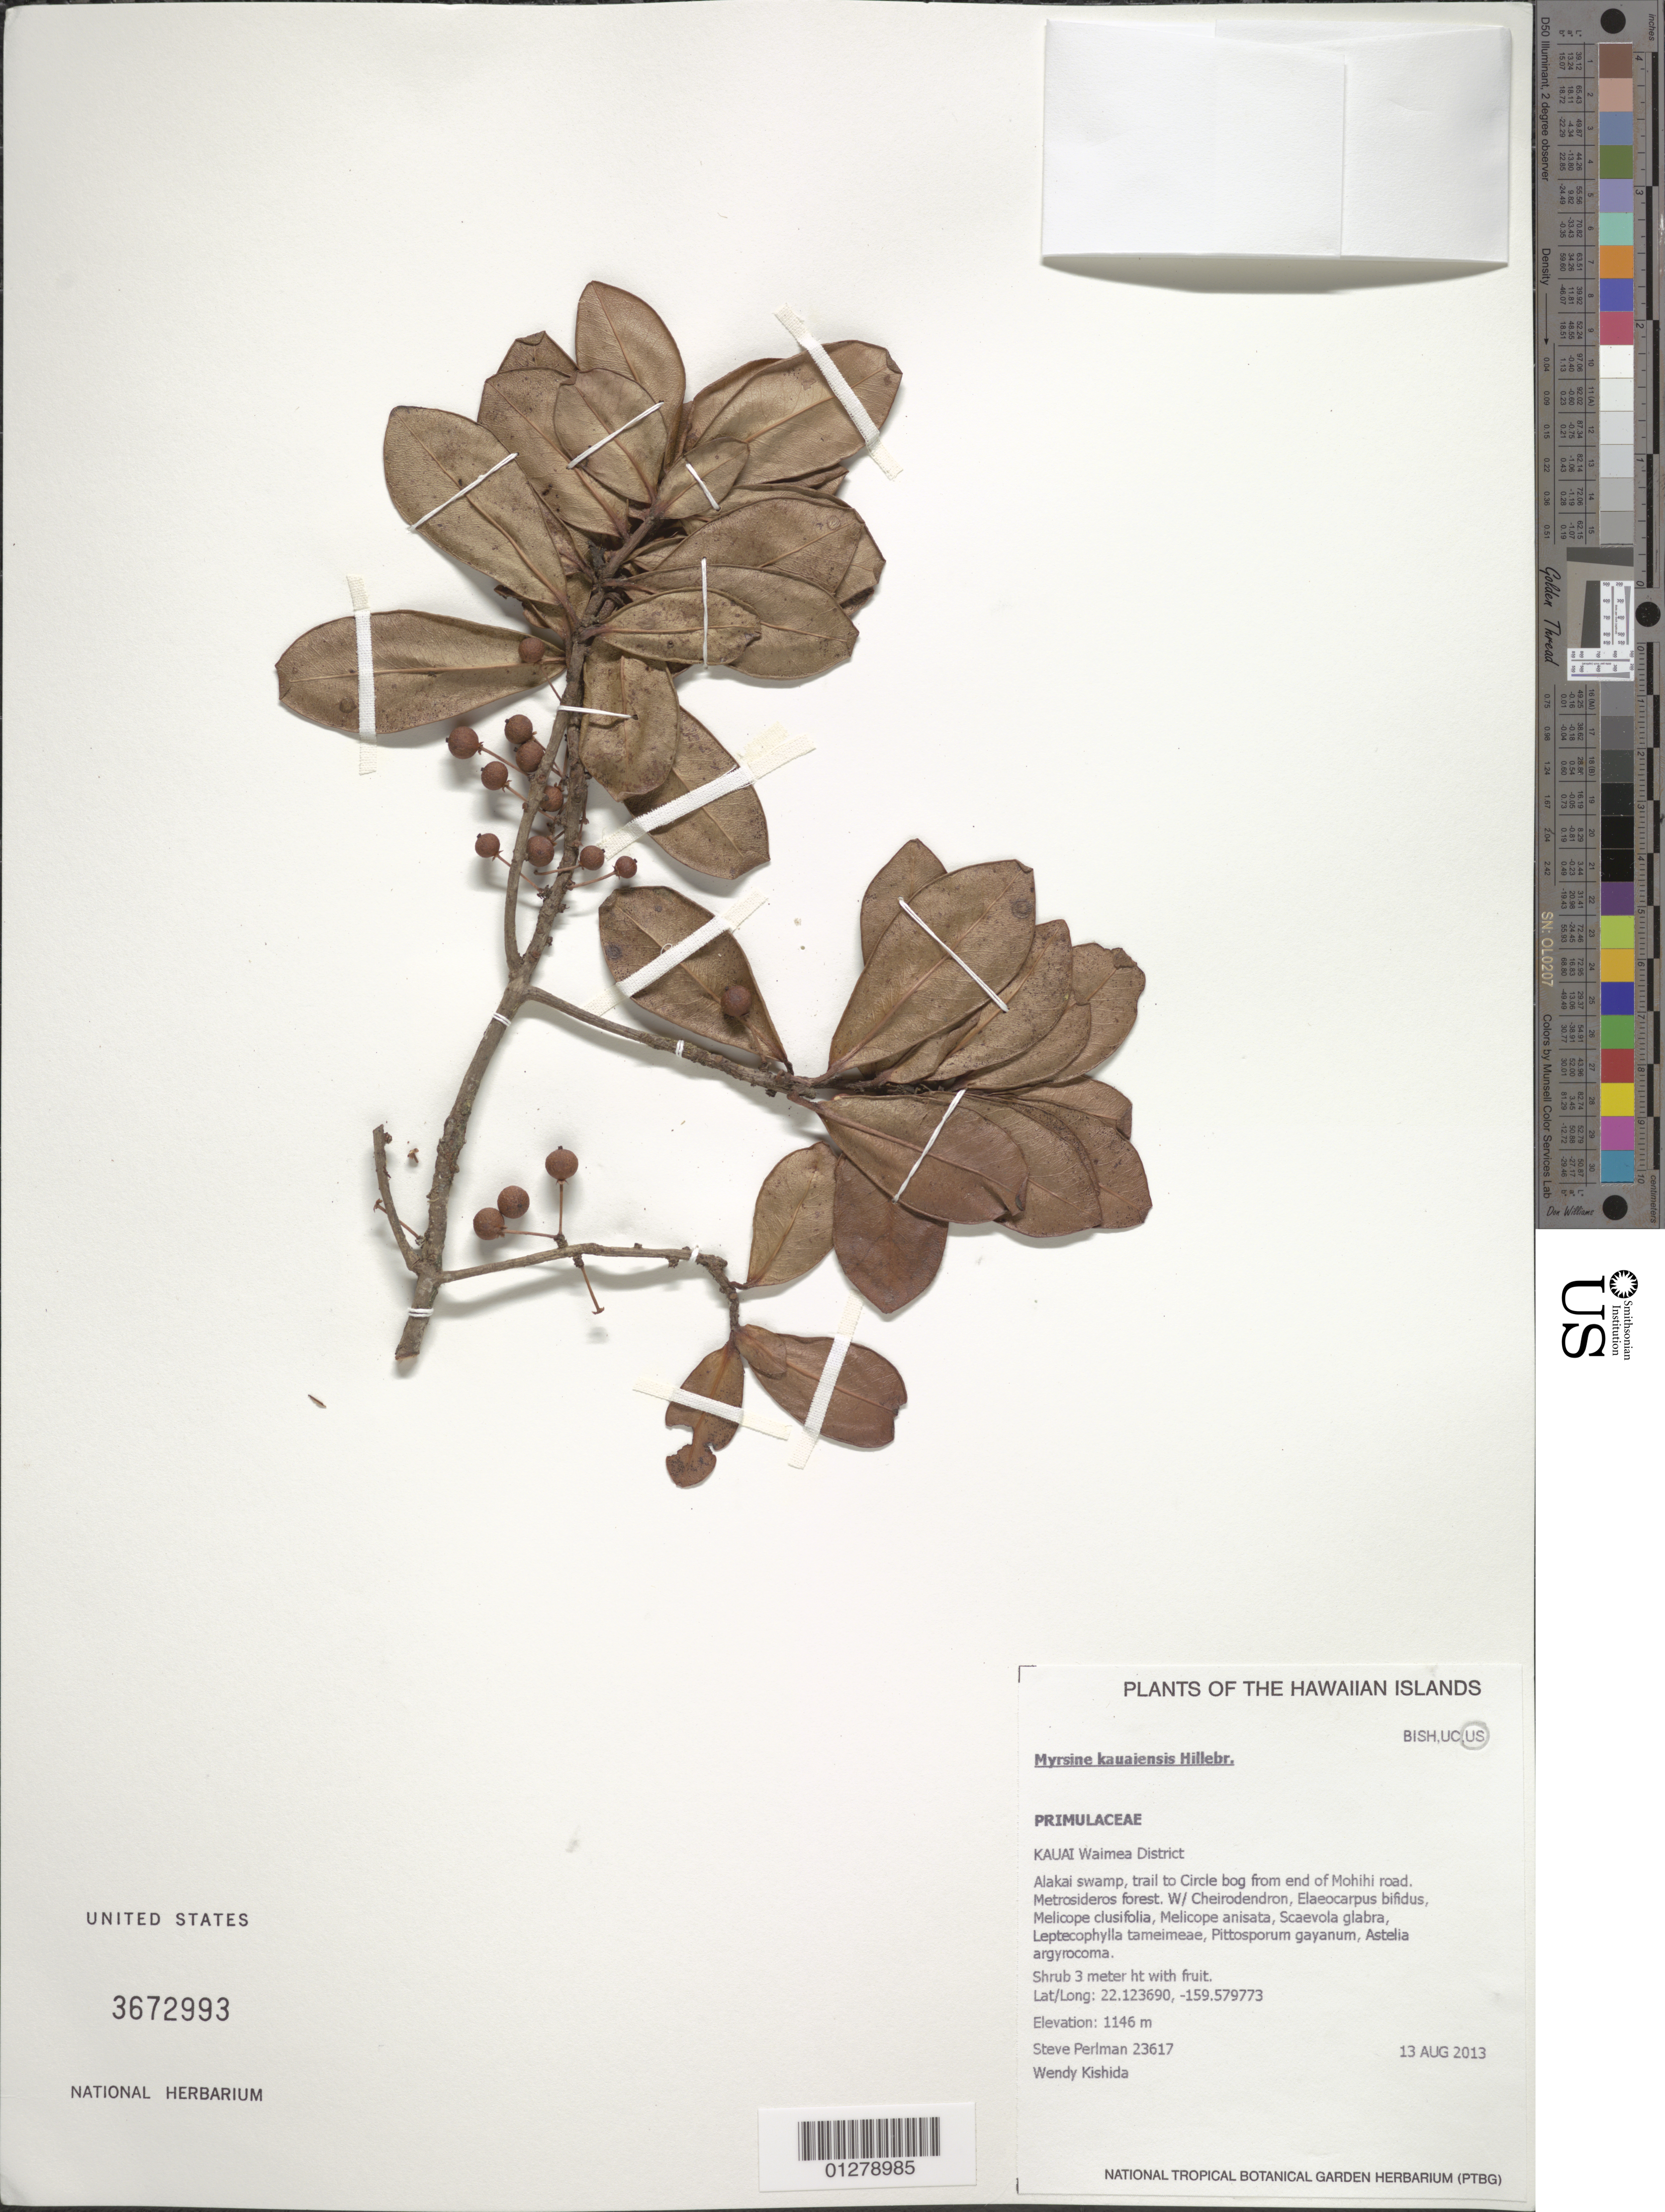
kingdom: Plantae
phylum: Tracheophyta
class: Magnoliopsida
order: Ericales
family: Primulaceae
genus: Myrsine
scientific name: Myrsine kauaiensis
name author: Hillebr.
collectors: S. P. Perlman & W. Kishida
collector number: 23617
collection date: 2013-08-13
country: United States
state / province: Hawaii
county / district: Kauai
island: Kaua'i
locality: Waimea District, Alakai Swamp, trail to Circle Bog from end of Mohihi road.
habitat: Forest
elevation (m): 1146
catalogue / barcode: US 3672993